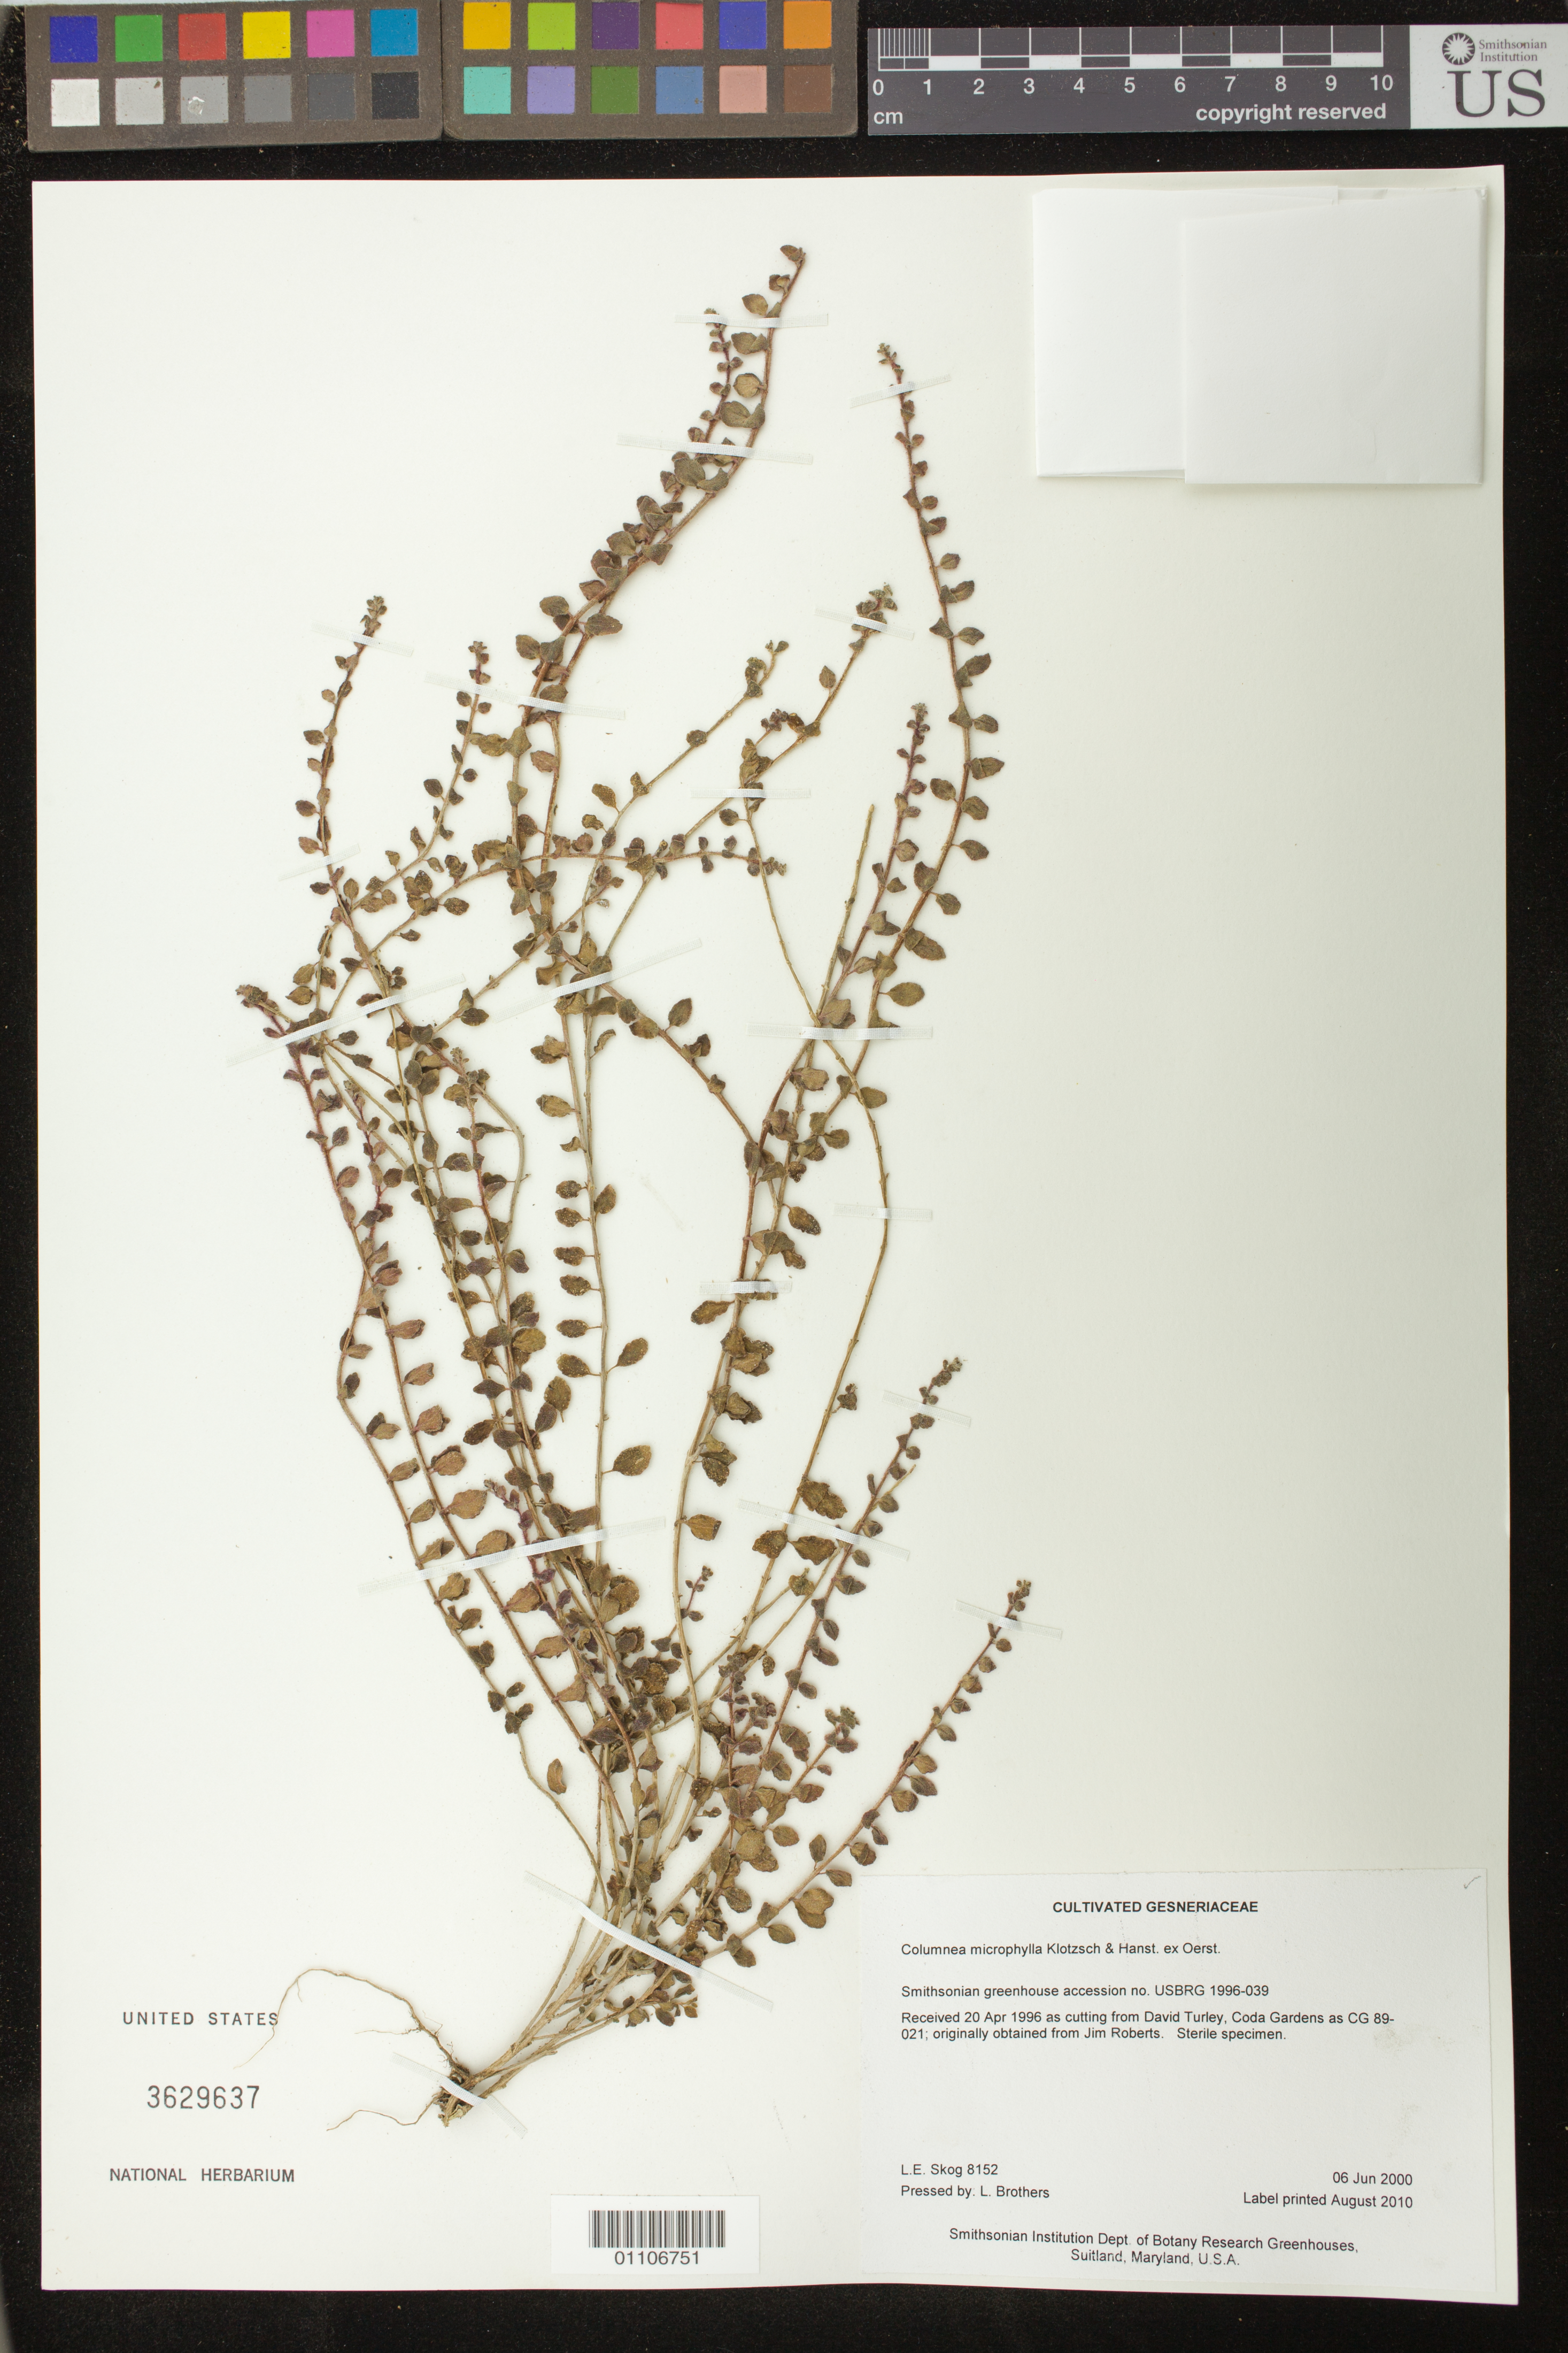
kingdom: Plantae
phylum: Tracheophyta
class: Magnoliopsida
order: Lamiales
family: Gesneriaceae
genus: Columnea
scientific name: Columnea microphylla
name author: Klotzsch & Hanst. ex Oerst.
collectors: L. E. Skog & L. Brothers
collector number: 8152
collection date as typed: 06 Jun 2000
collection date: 2000-06-06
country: United States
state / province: Maryland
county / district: Prince George's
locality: Smithsonian Institution Dept. of Botany Research Greenhouses, Suitland, Maryland, U.S.A.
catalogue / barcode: US 3629637